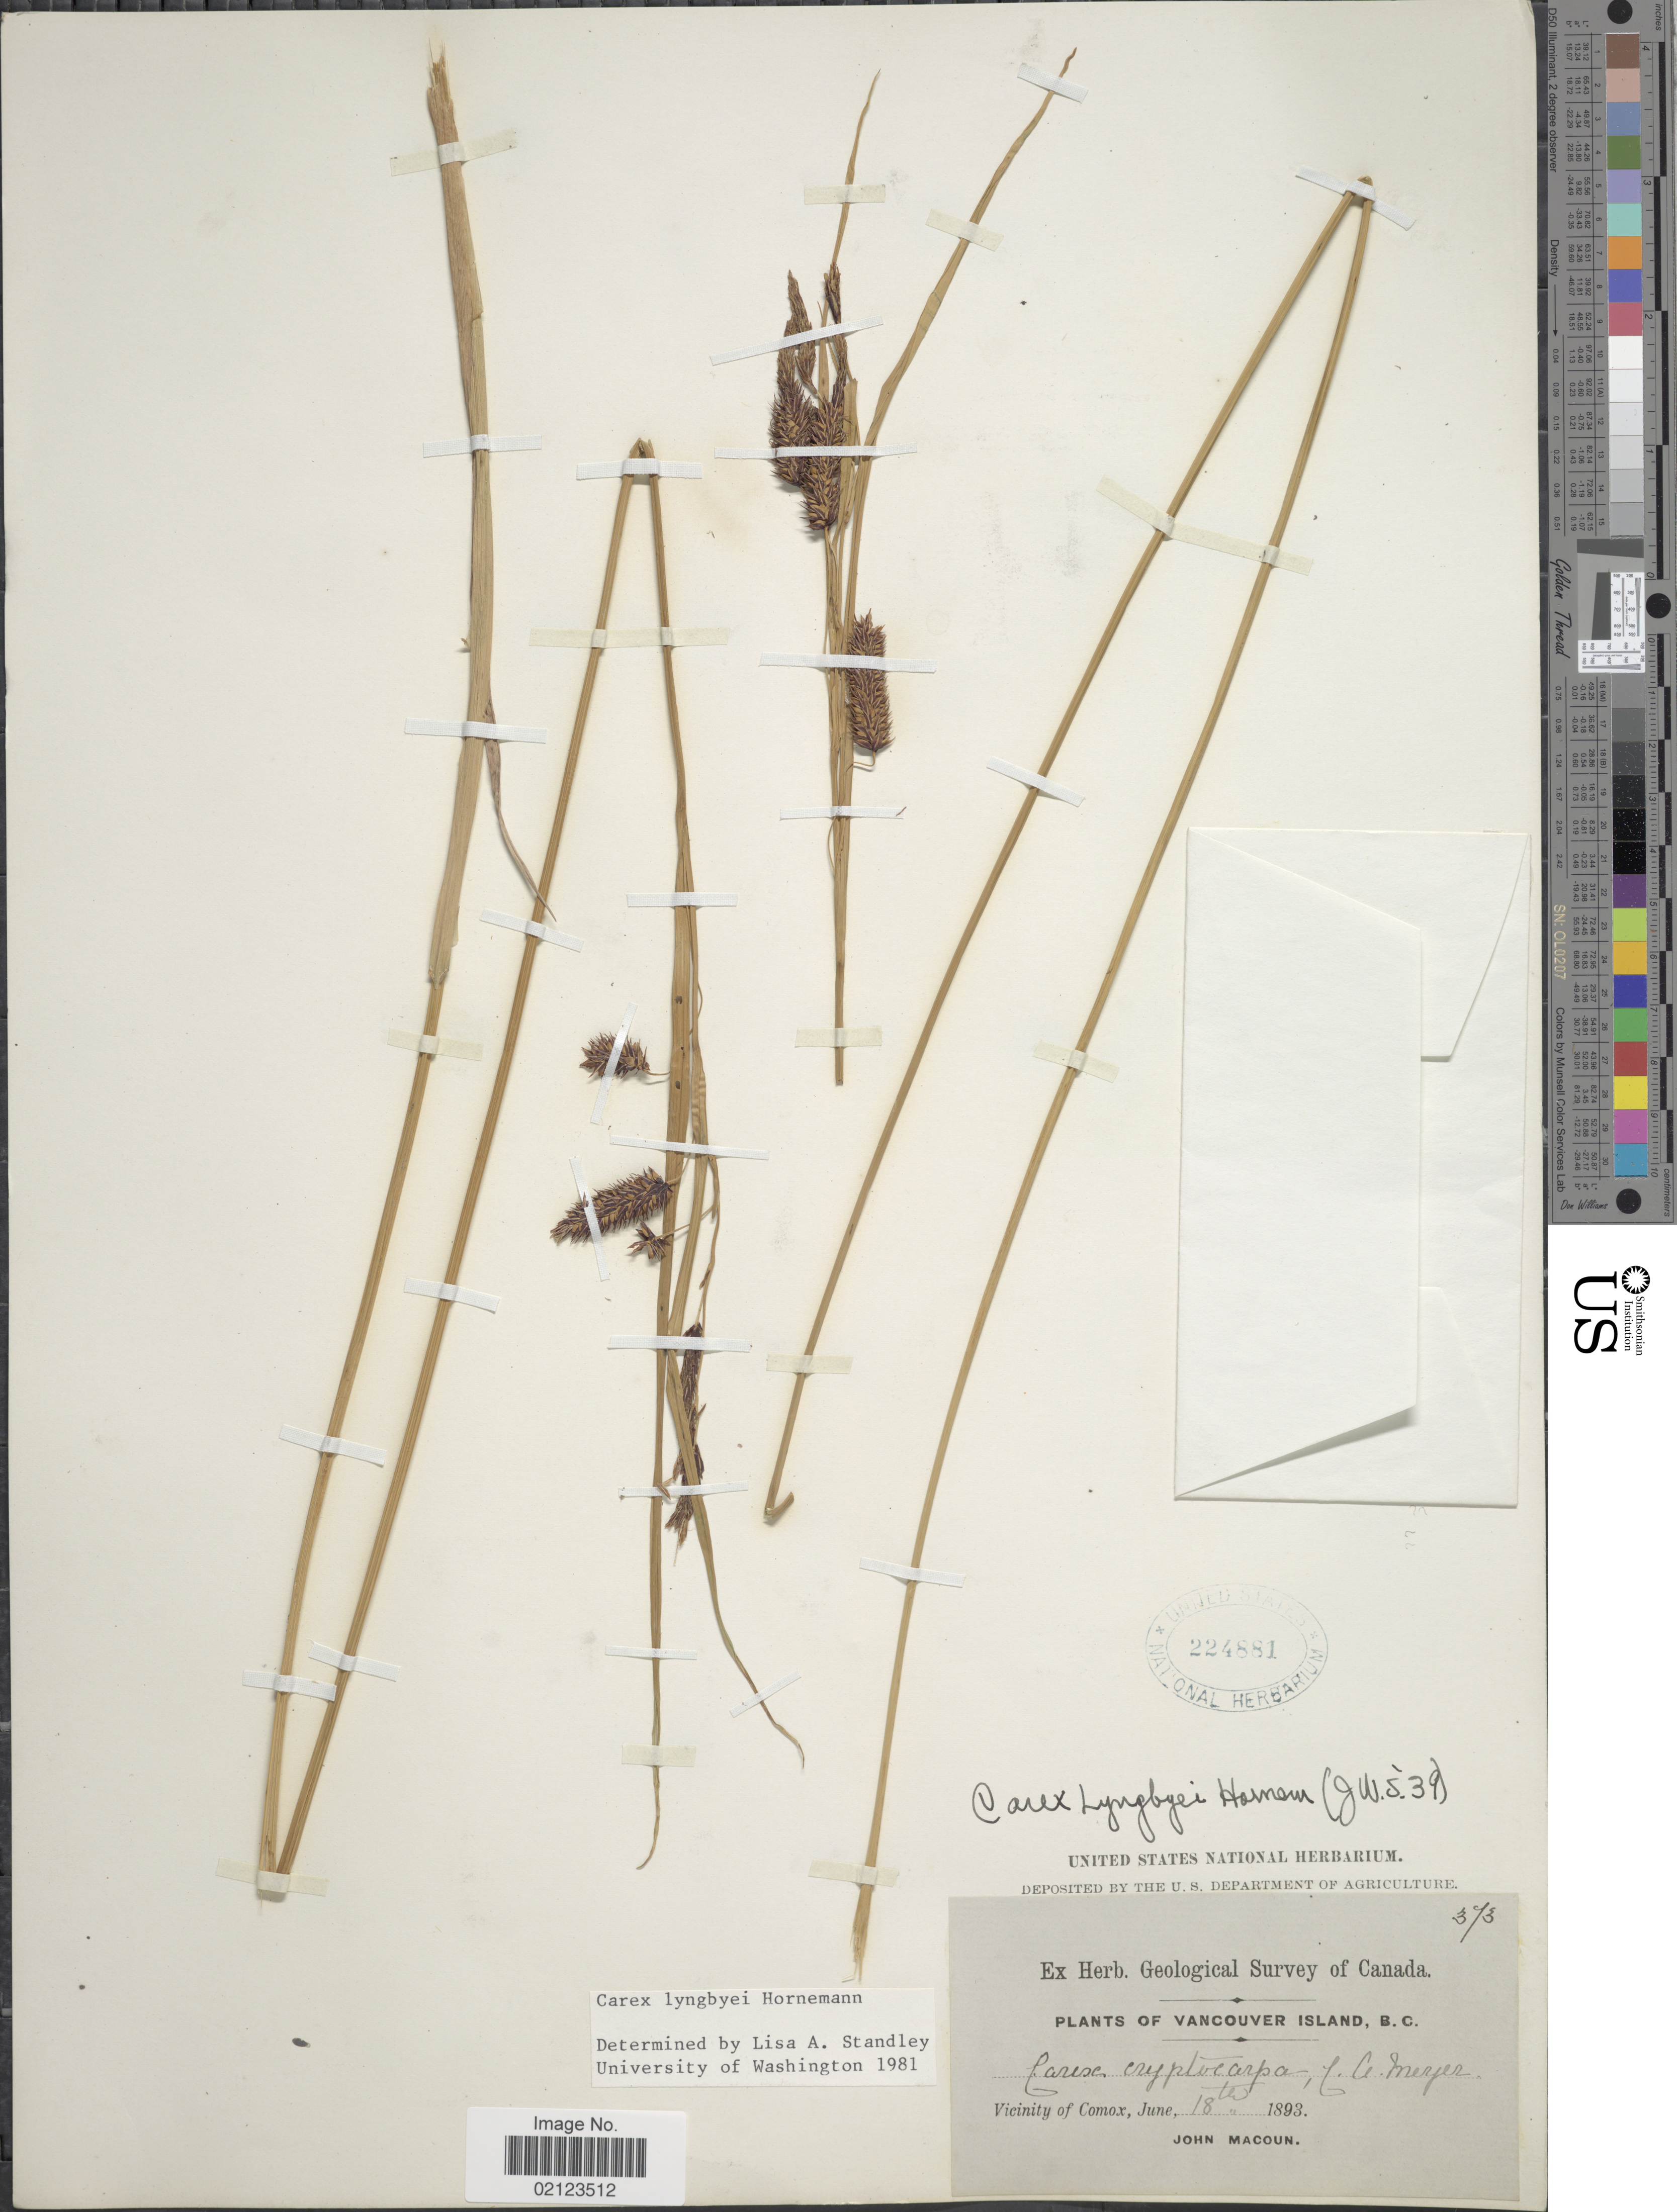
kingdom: Plantae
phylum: Tracheophyta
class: Liliopsida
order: Poales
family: Cyperaceae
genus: Carex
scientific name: Carex lyngbyei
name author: Hornem.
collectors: J. Macoun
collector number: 373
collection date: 1893-06-18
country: Canada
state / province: British Columbia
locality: Vancouver Island, B.C. Vicinity of Comox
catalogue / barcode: US 224881